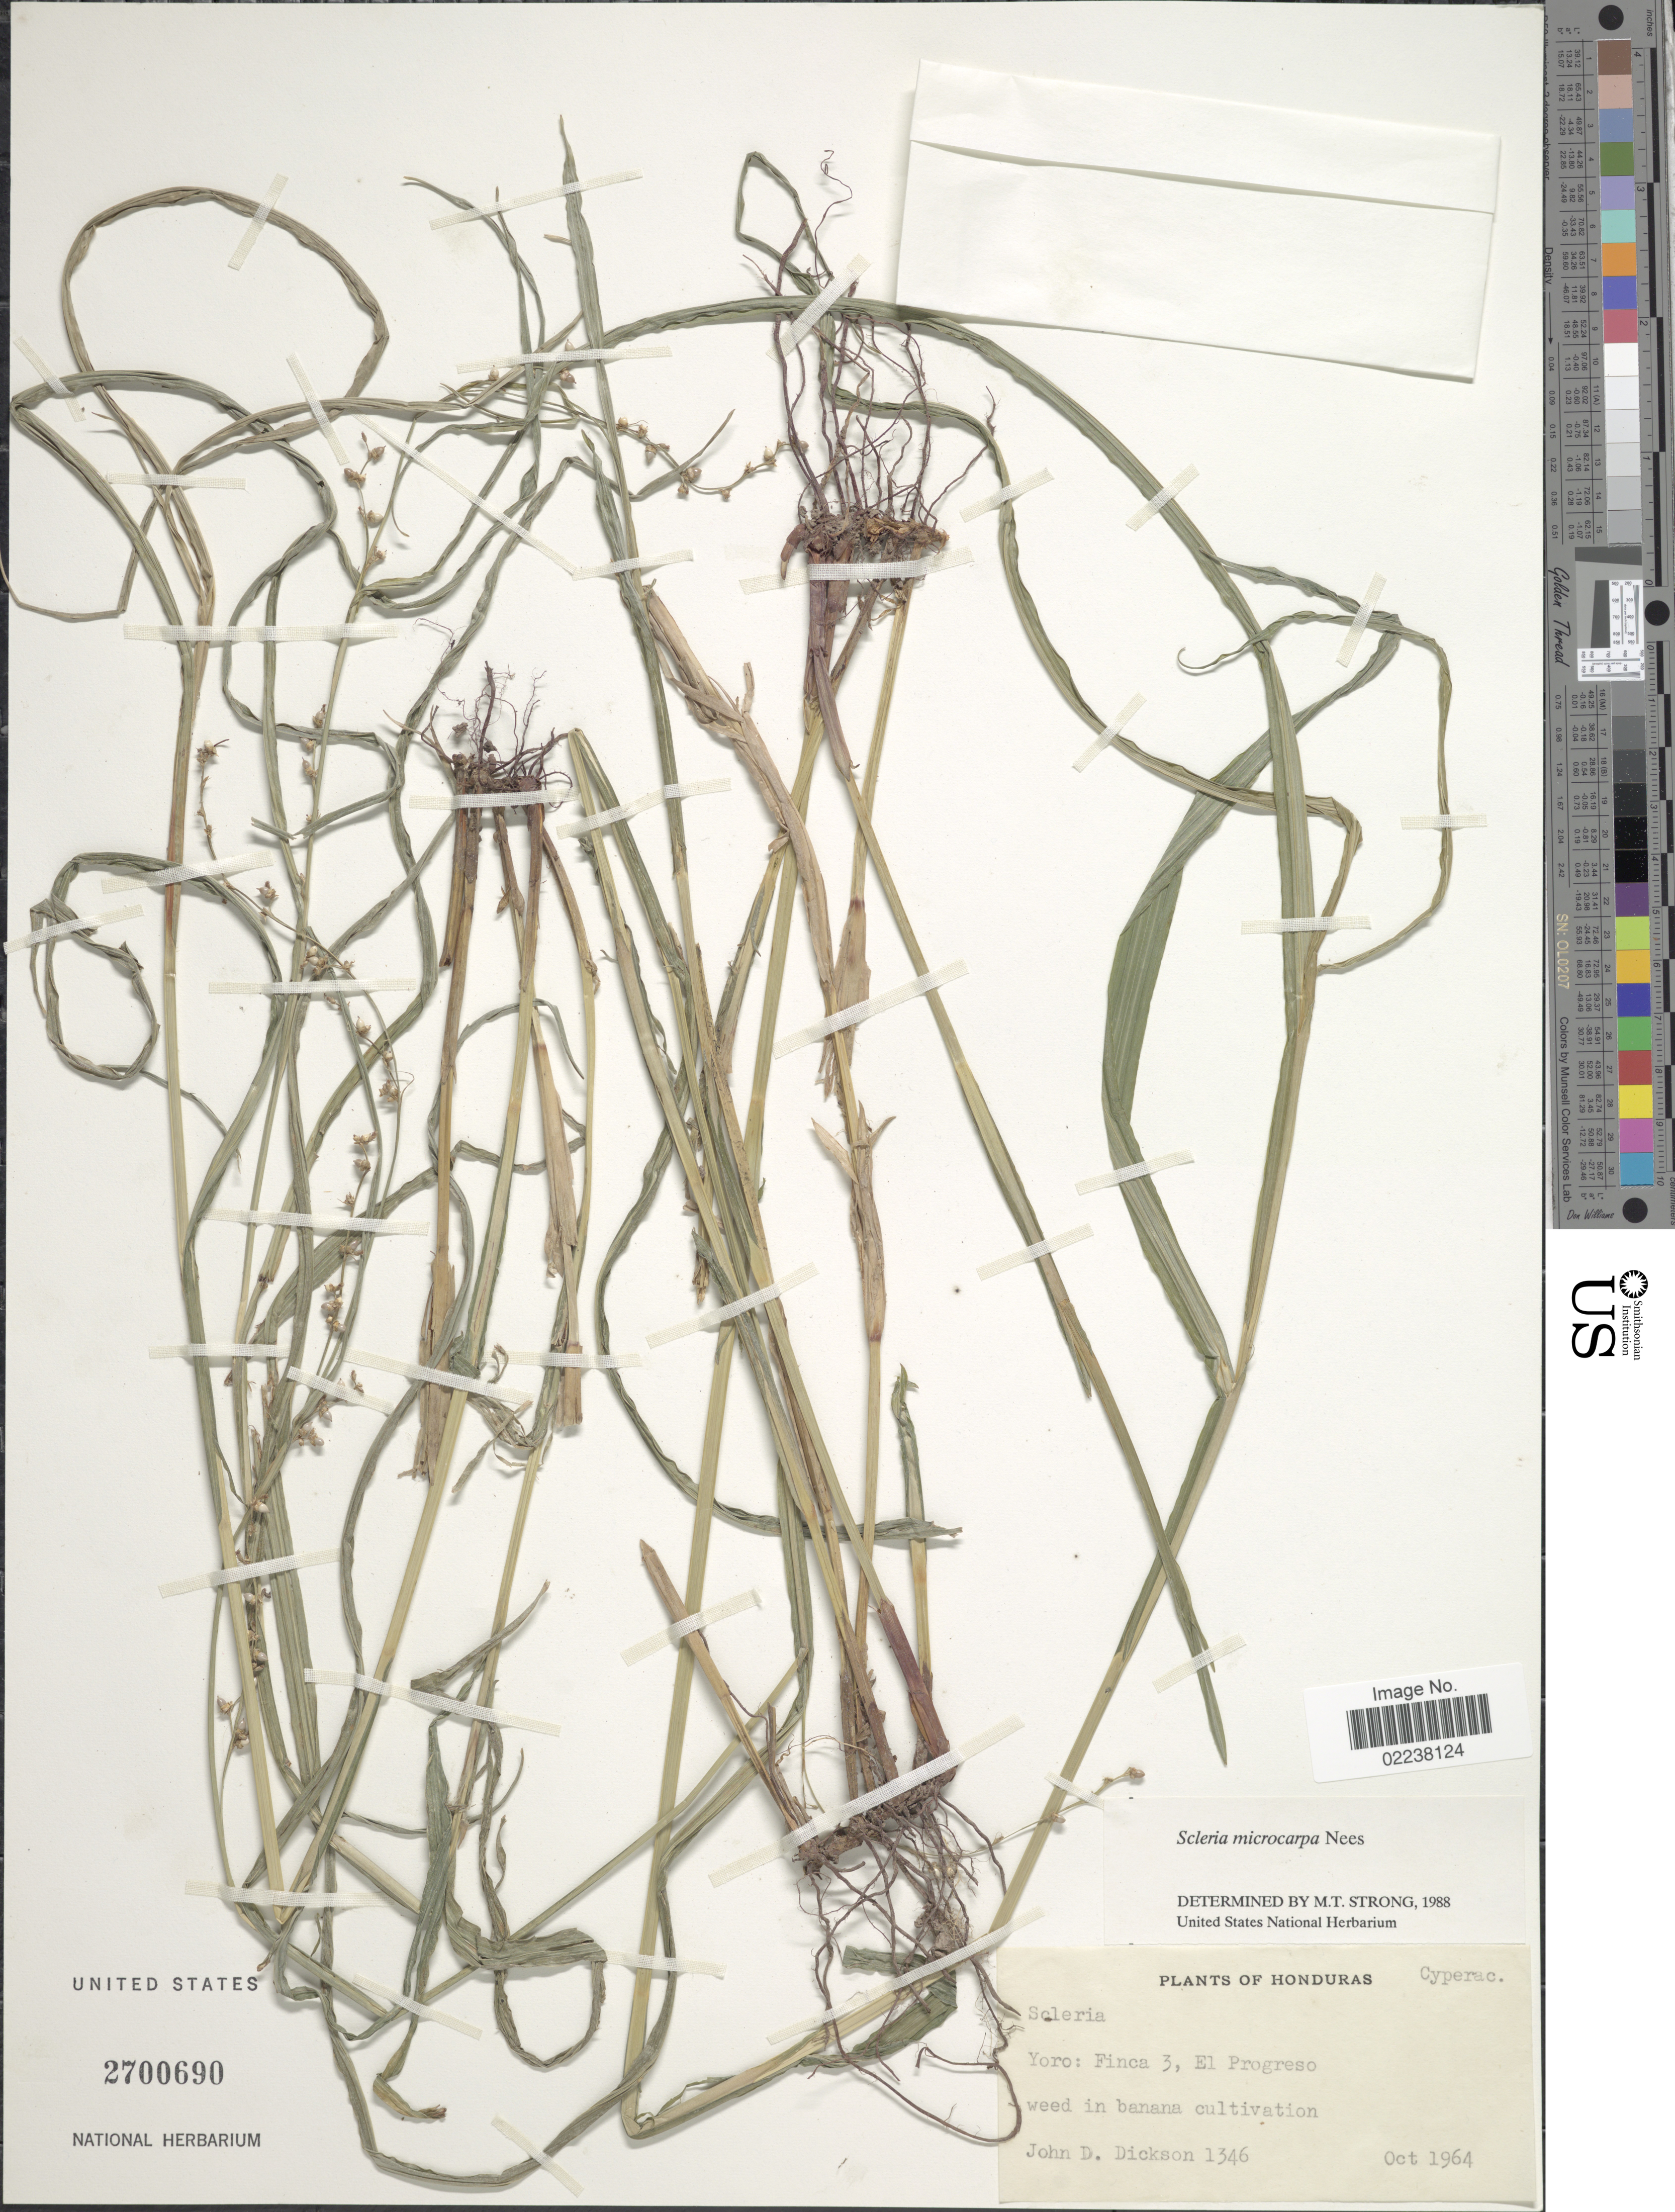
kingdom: Plantae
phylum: Tracheophyta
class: Liliopsida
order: Poales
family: Cyperaceae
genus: Scleria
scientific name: Scleria microcarpa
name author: Nees ex Kunth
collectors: J. Dickson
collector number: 1346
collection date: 1964-10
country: Honduras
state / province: Yoro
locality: Yoro: Finca 3, El Progreso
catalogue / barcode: US 2700690